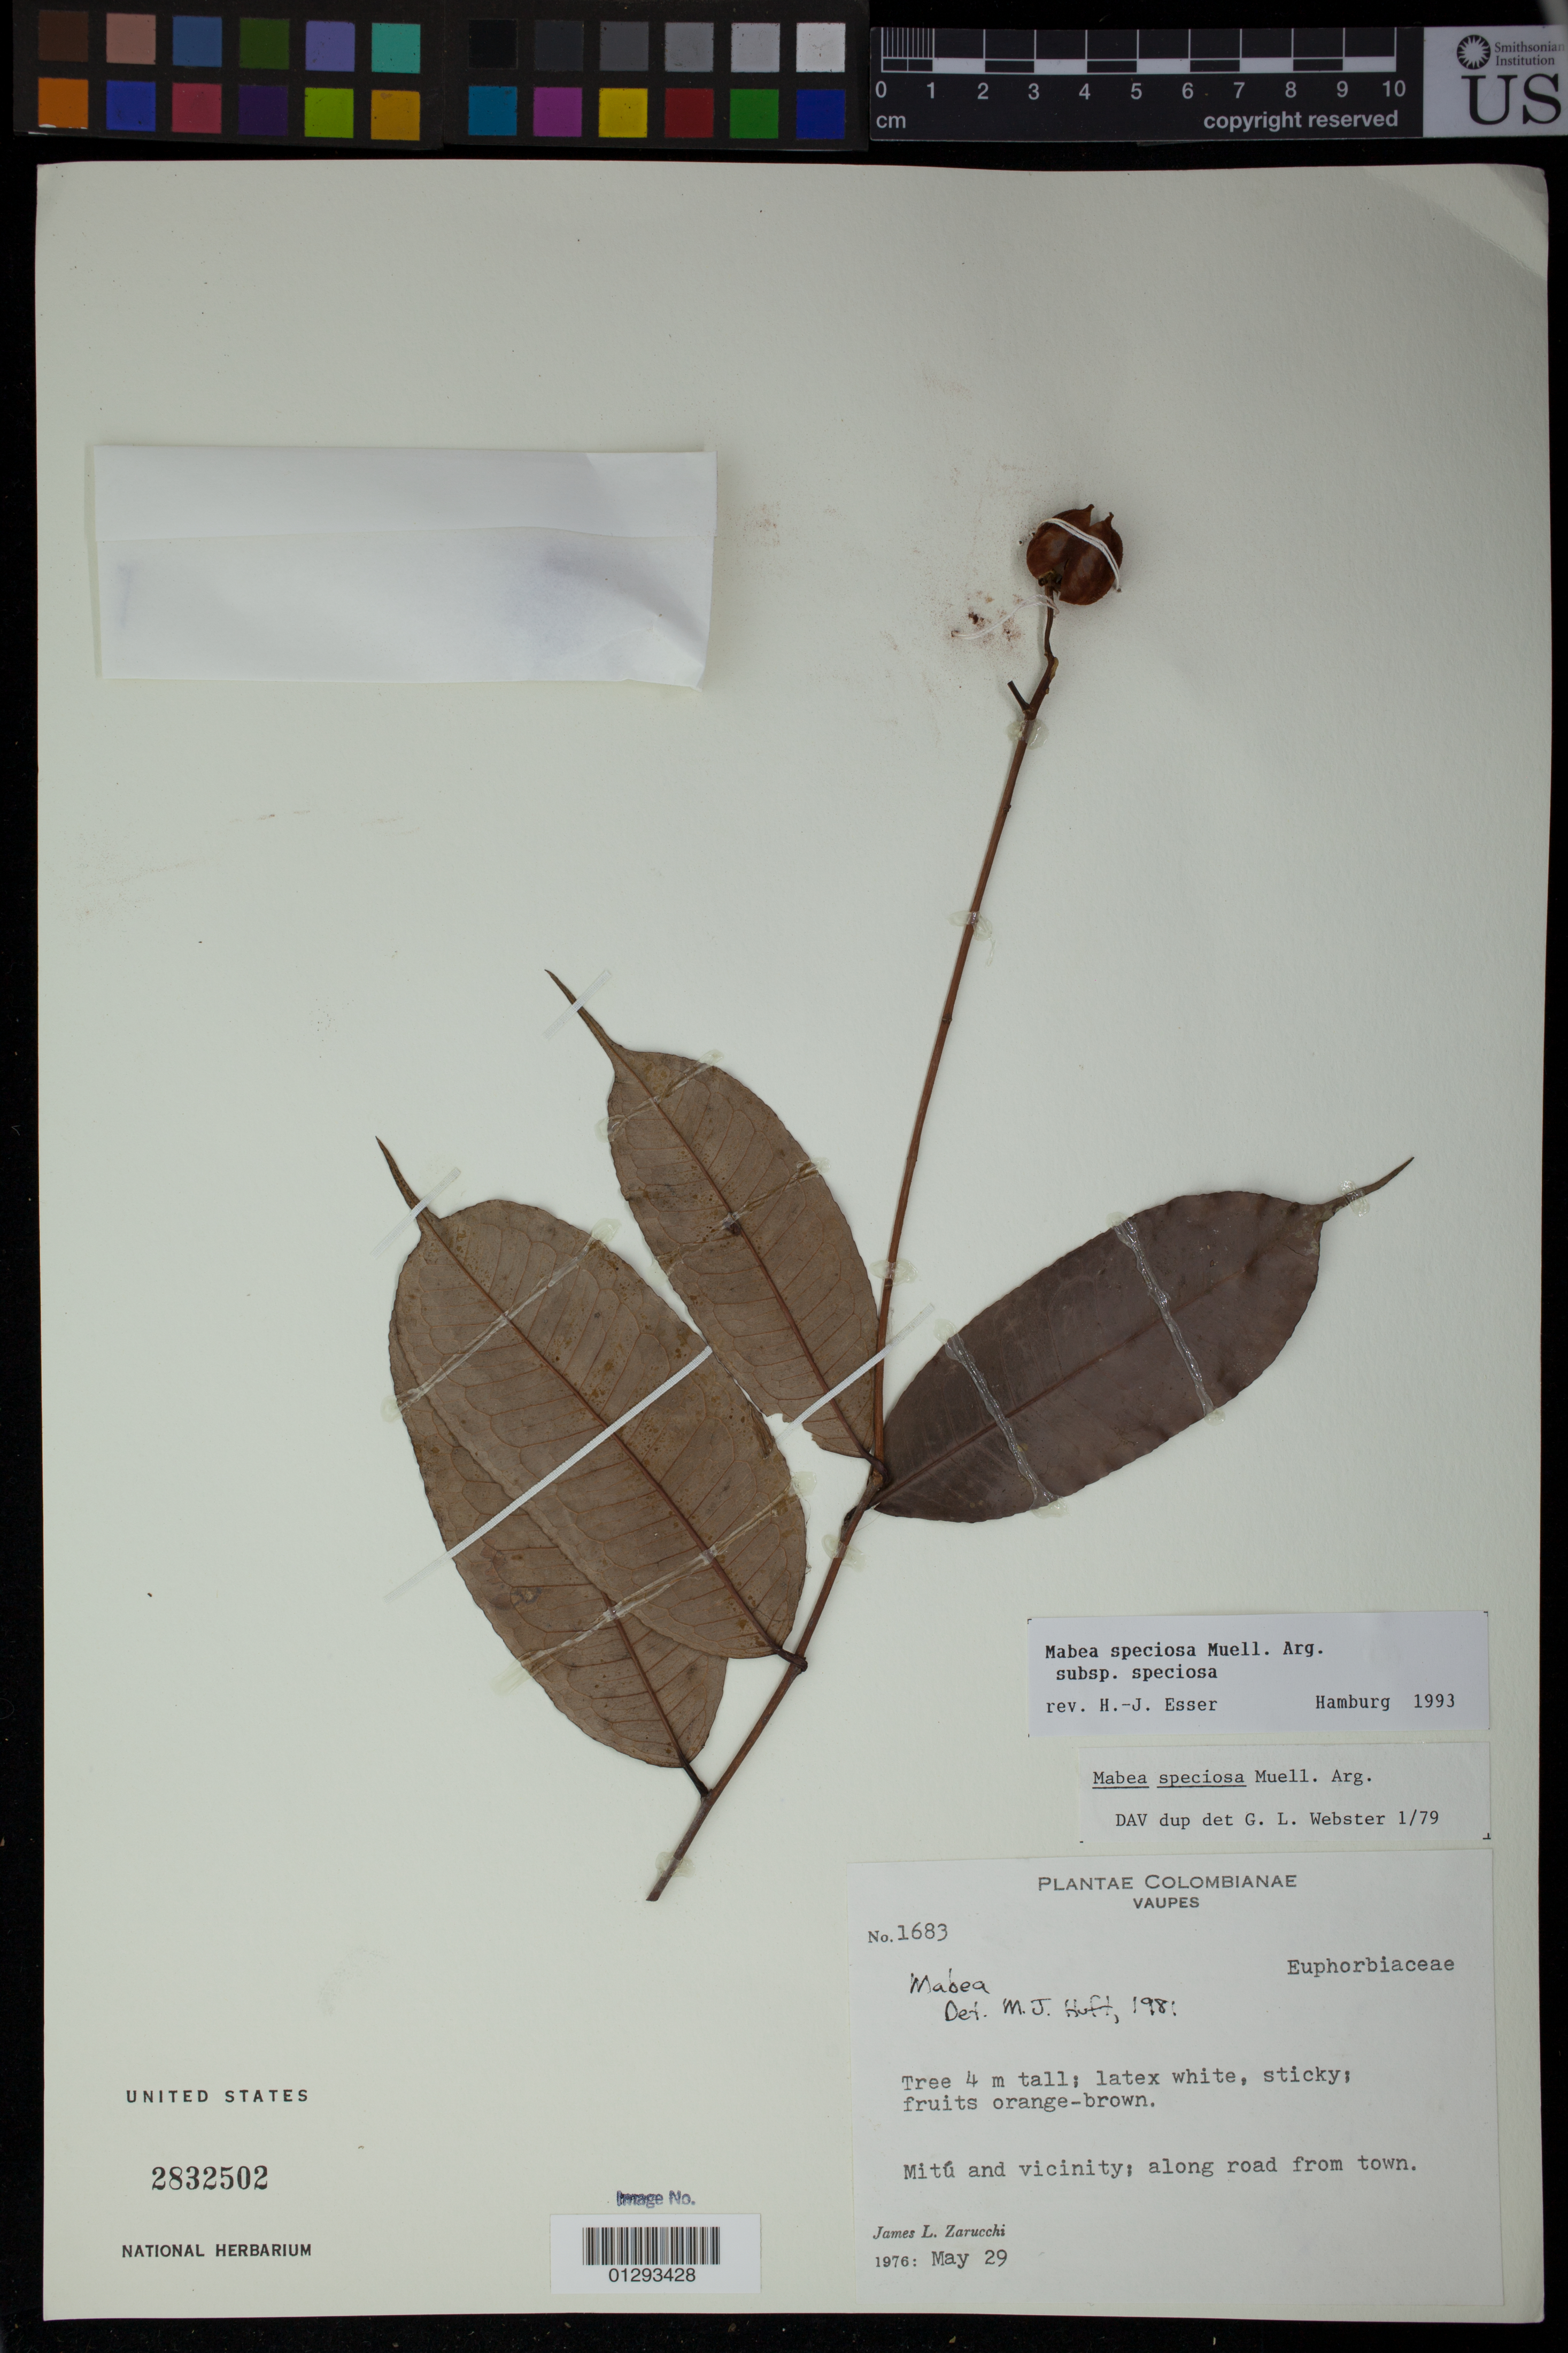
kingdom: Plantae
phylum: Tracheophyta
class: Magnoliopsida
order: Malpighiales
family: Euphorbiaceae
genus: Mabea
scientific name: Mabea speciosa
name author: Müll. Arg.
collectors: J. L. Zarucchi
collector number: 1683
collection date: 1976-05-29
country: Colombia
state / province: Vaupes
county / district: Mitu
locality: Mitu and vicinity; along road from town.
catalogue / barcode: US 2832502